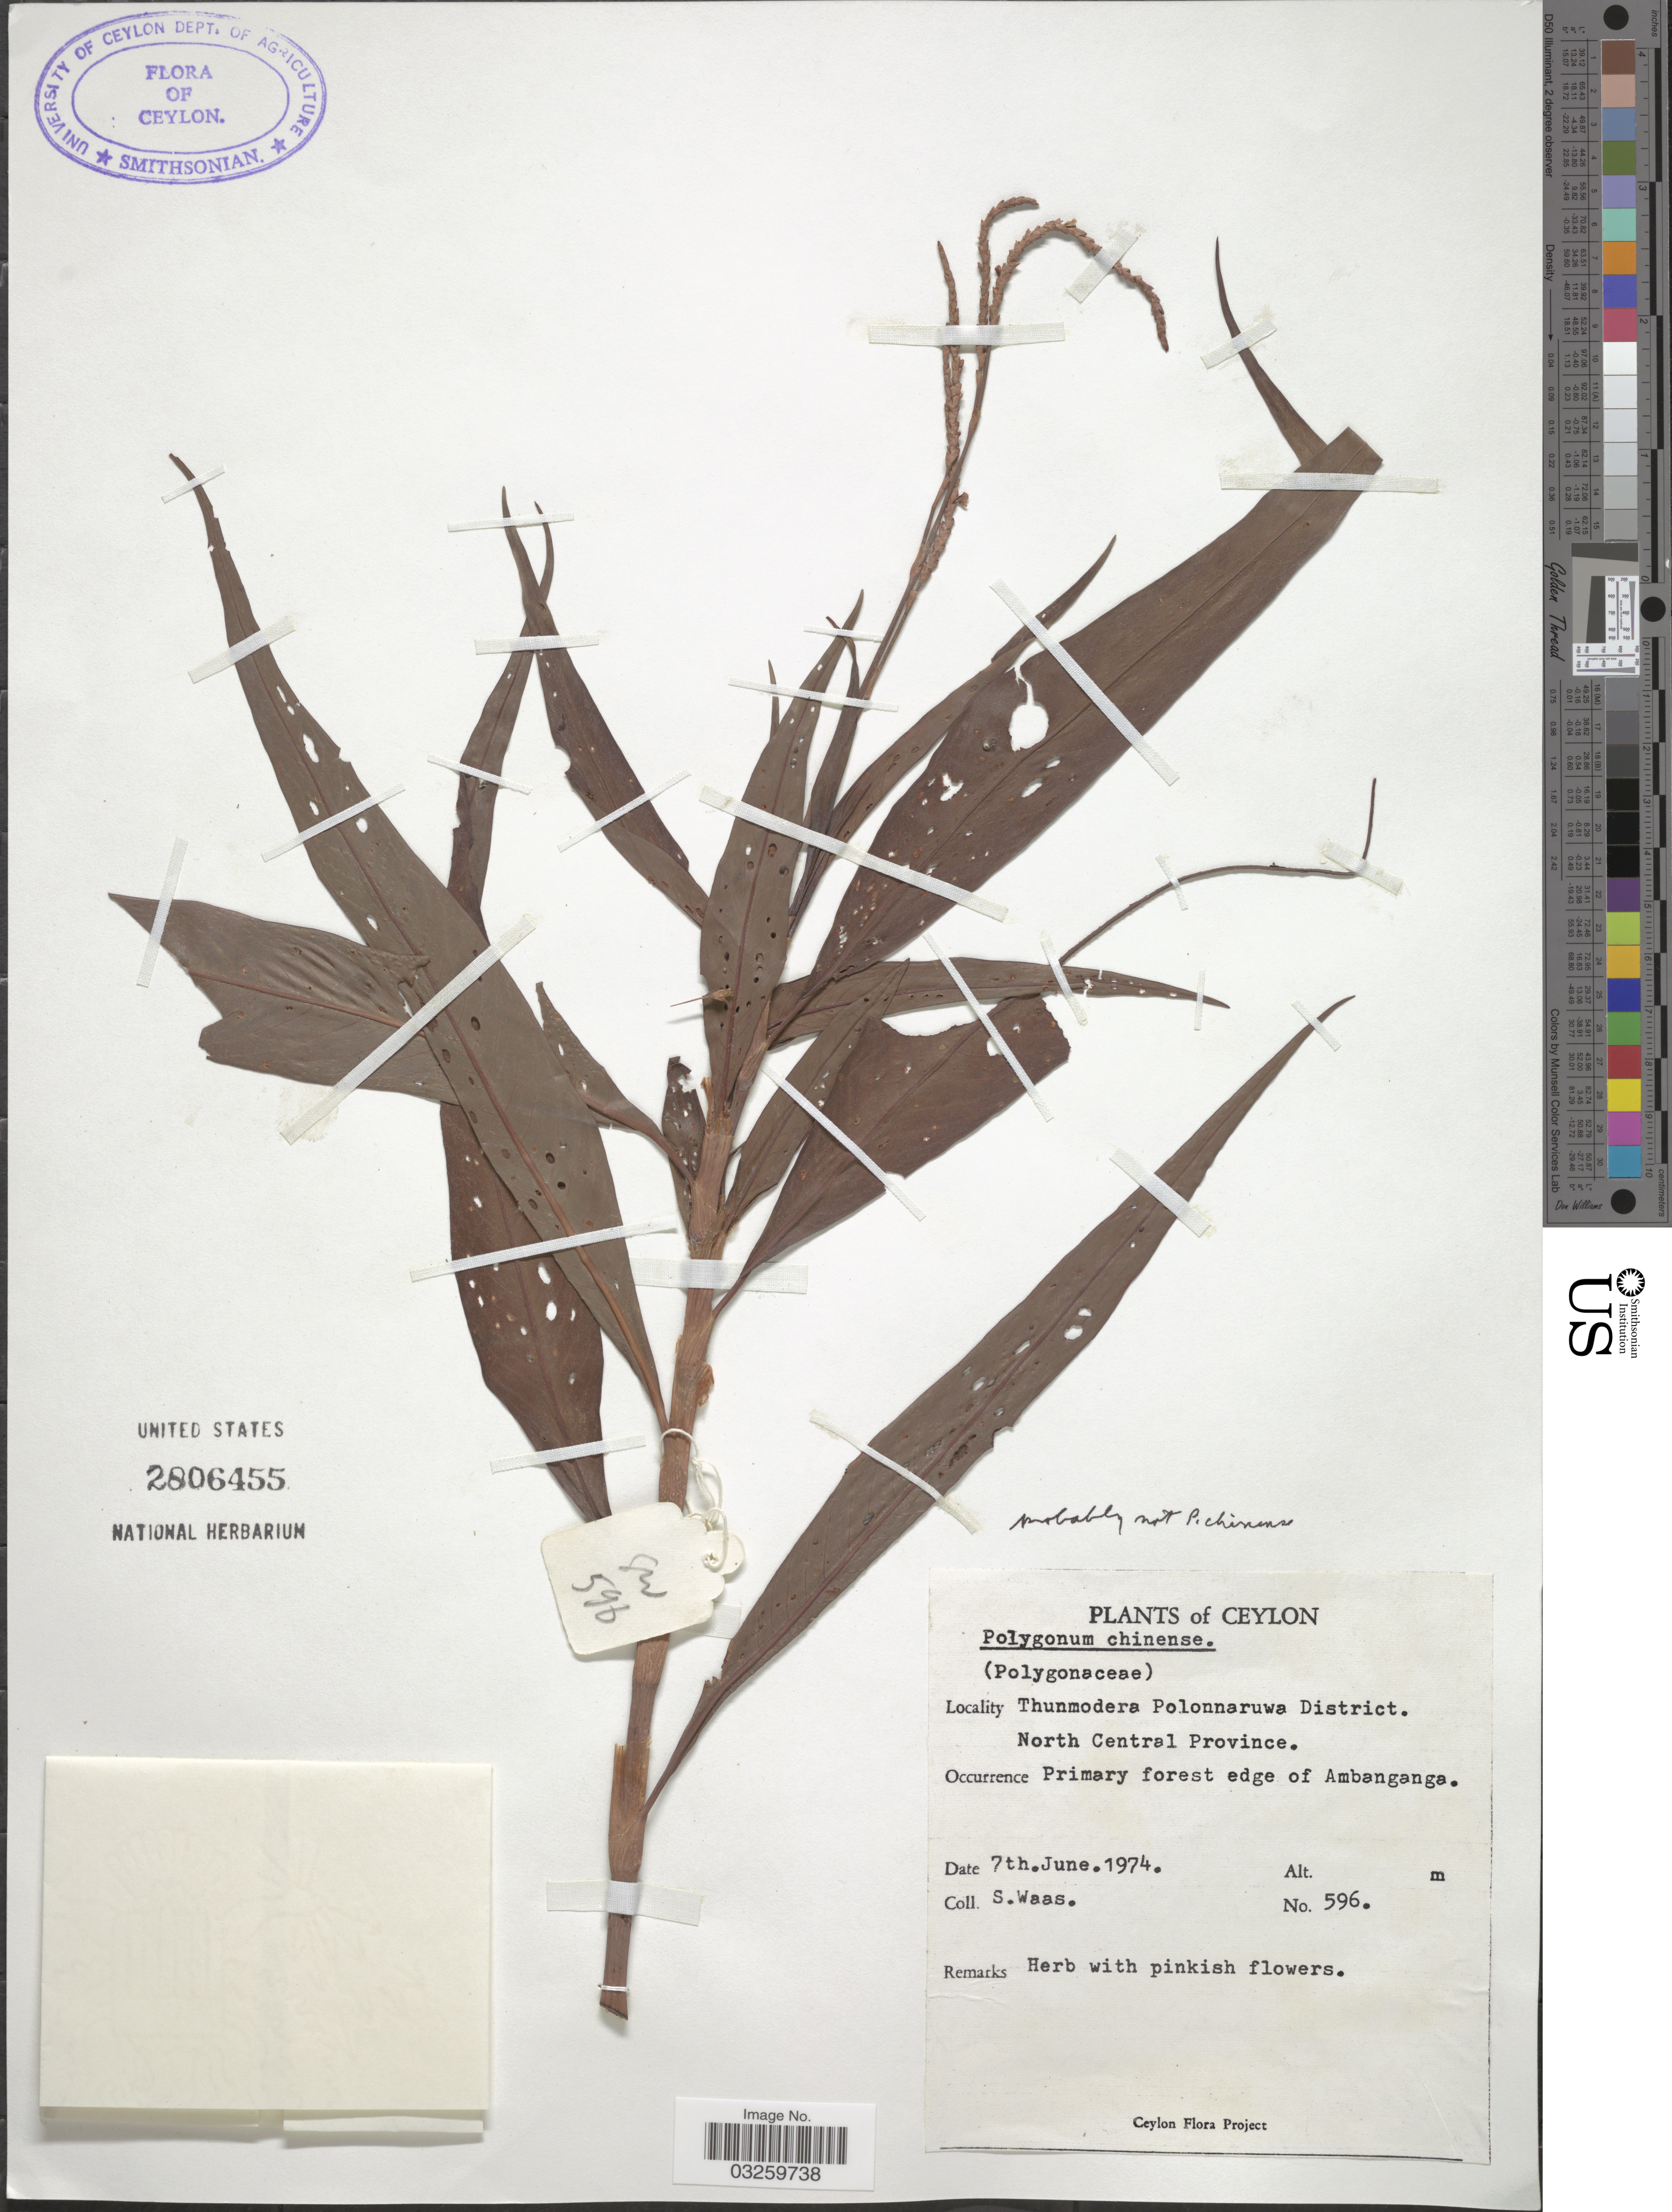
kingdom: Plantae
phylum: Tracheophyta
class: Magnoliopsida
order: Caryophyllales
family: Polygonaceae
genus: Persicaria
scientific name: Persicaria sp.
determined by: Strong, Mark T., (BOT), Smithsonian Institution - National Museum of Natural History (UNITED STATES)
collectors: S. Waas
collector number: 596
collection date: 1974-06-07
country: Sri Lanka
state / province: North Central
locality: Ceylon. Thunmodera Polonnaruwa District. North Central Province. Primary forest edge of Ambanganga.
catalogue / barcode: US 2806455